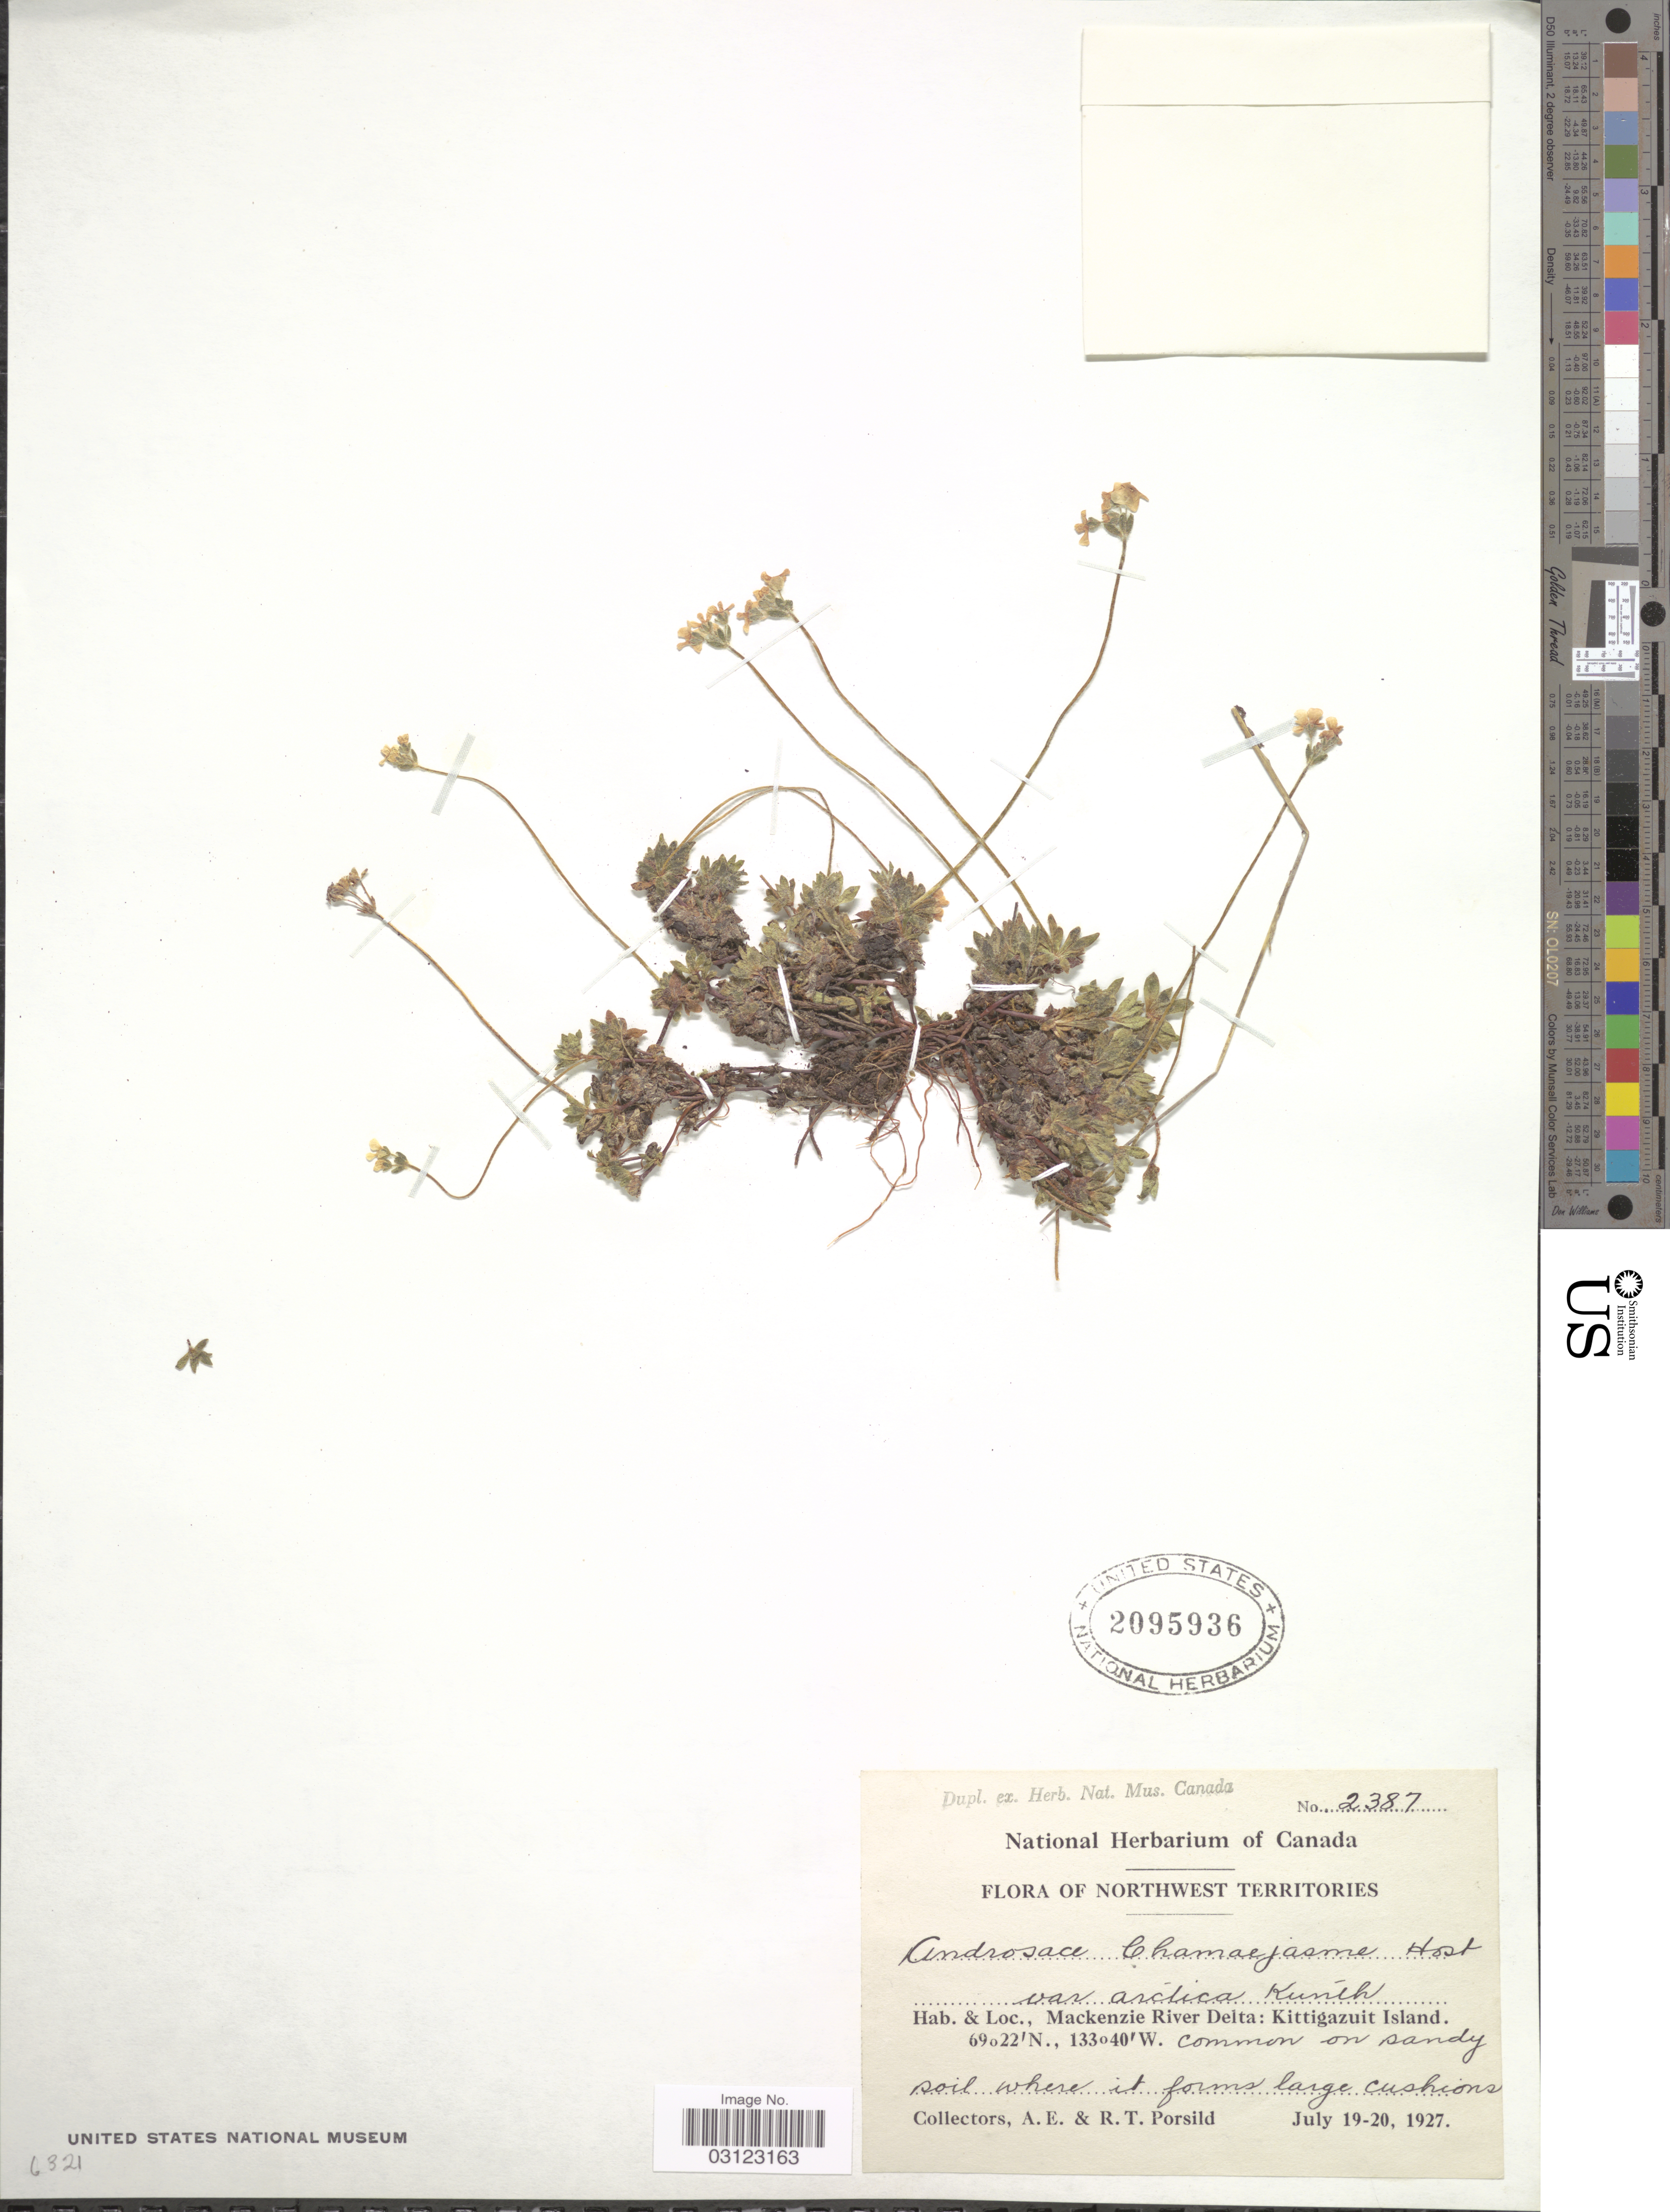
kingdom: Plantae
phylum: Tracheophyta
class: Magnoliopsida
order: Ericales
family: Primulaceae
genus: Androsace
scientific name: Androsace lehmanniana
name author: Spreng.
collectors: A. E. Porsild & R. T. Porsild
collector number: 2387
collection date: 1927-07-19/1927-07-20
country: Canada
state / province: Northwest Territories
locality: Mackenzie River Delta: Kittigazuit Island.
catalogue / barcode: US 2095936